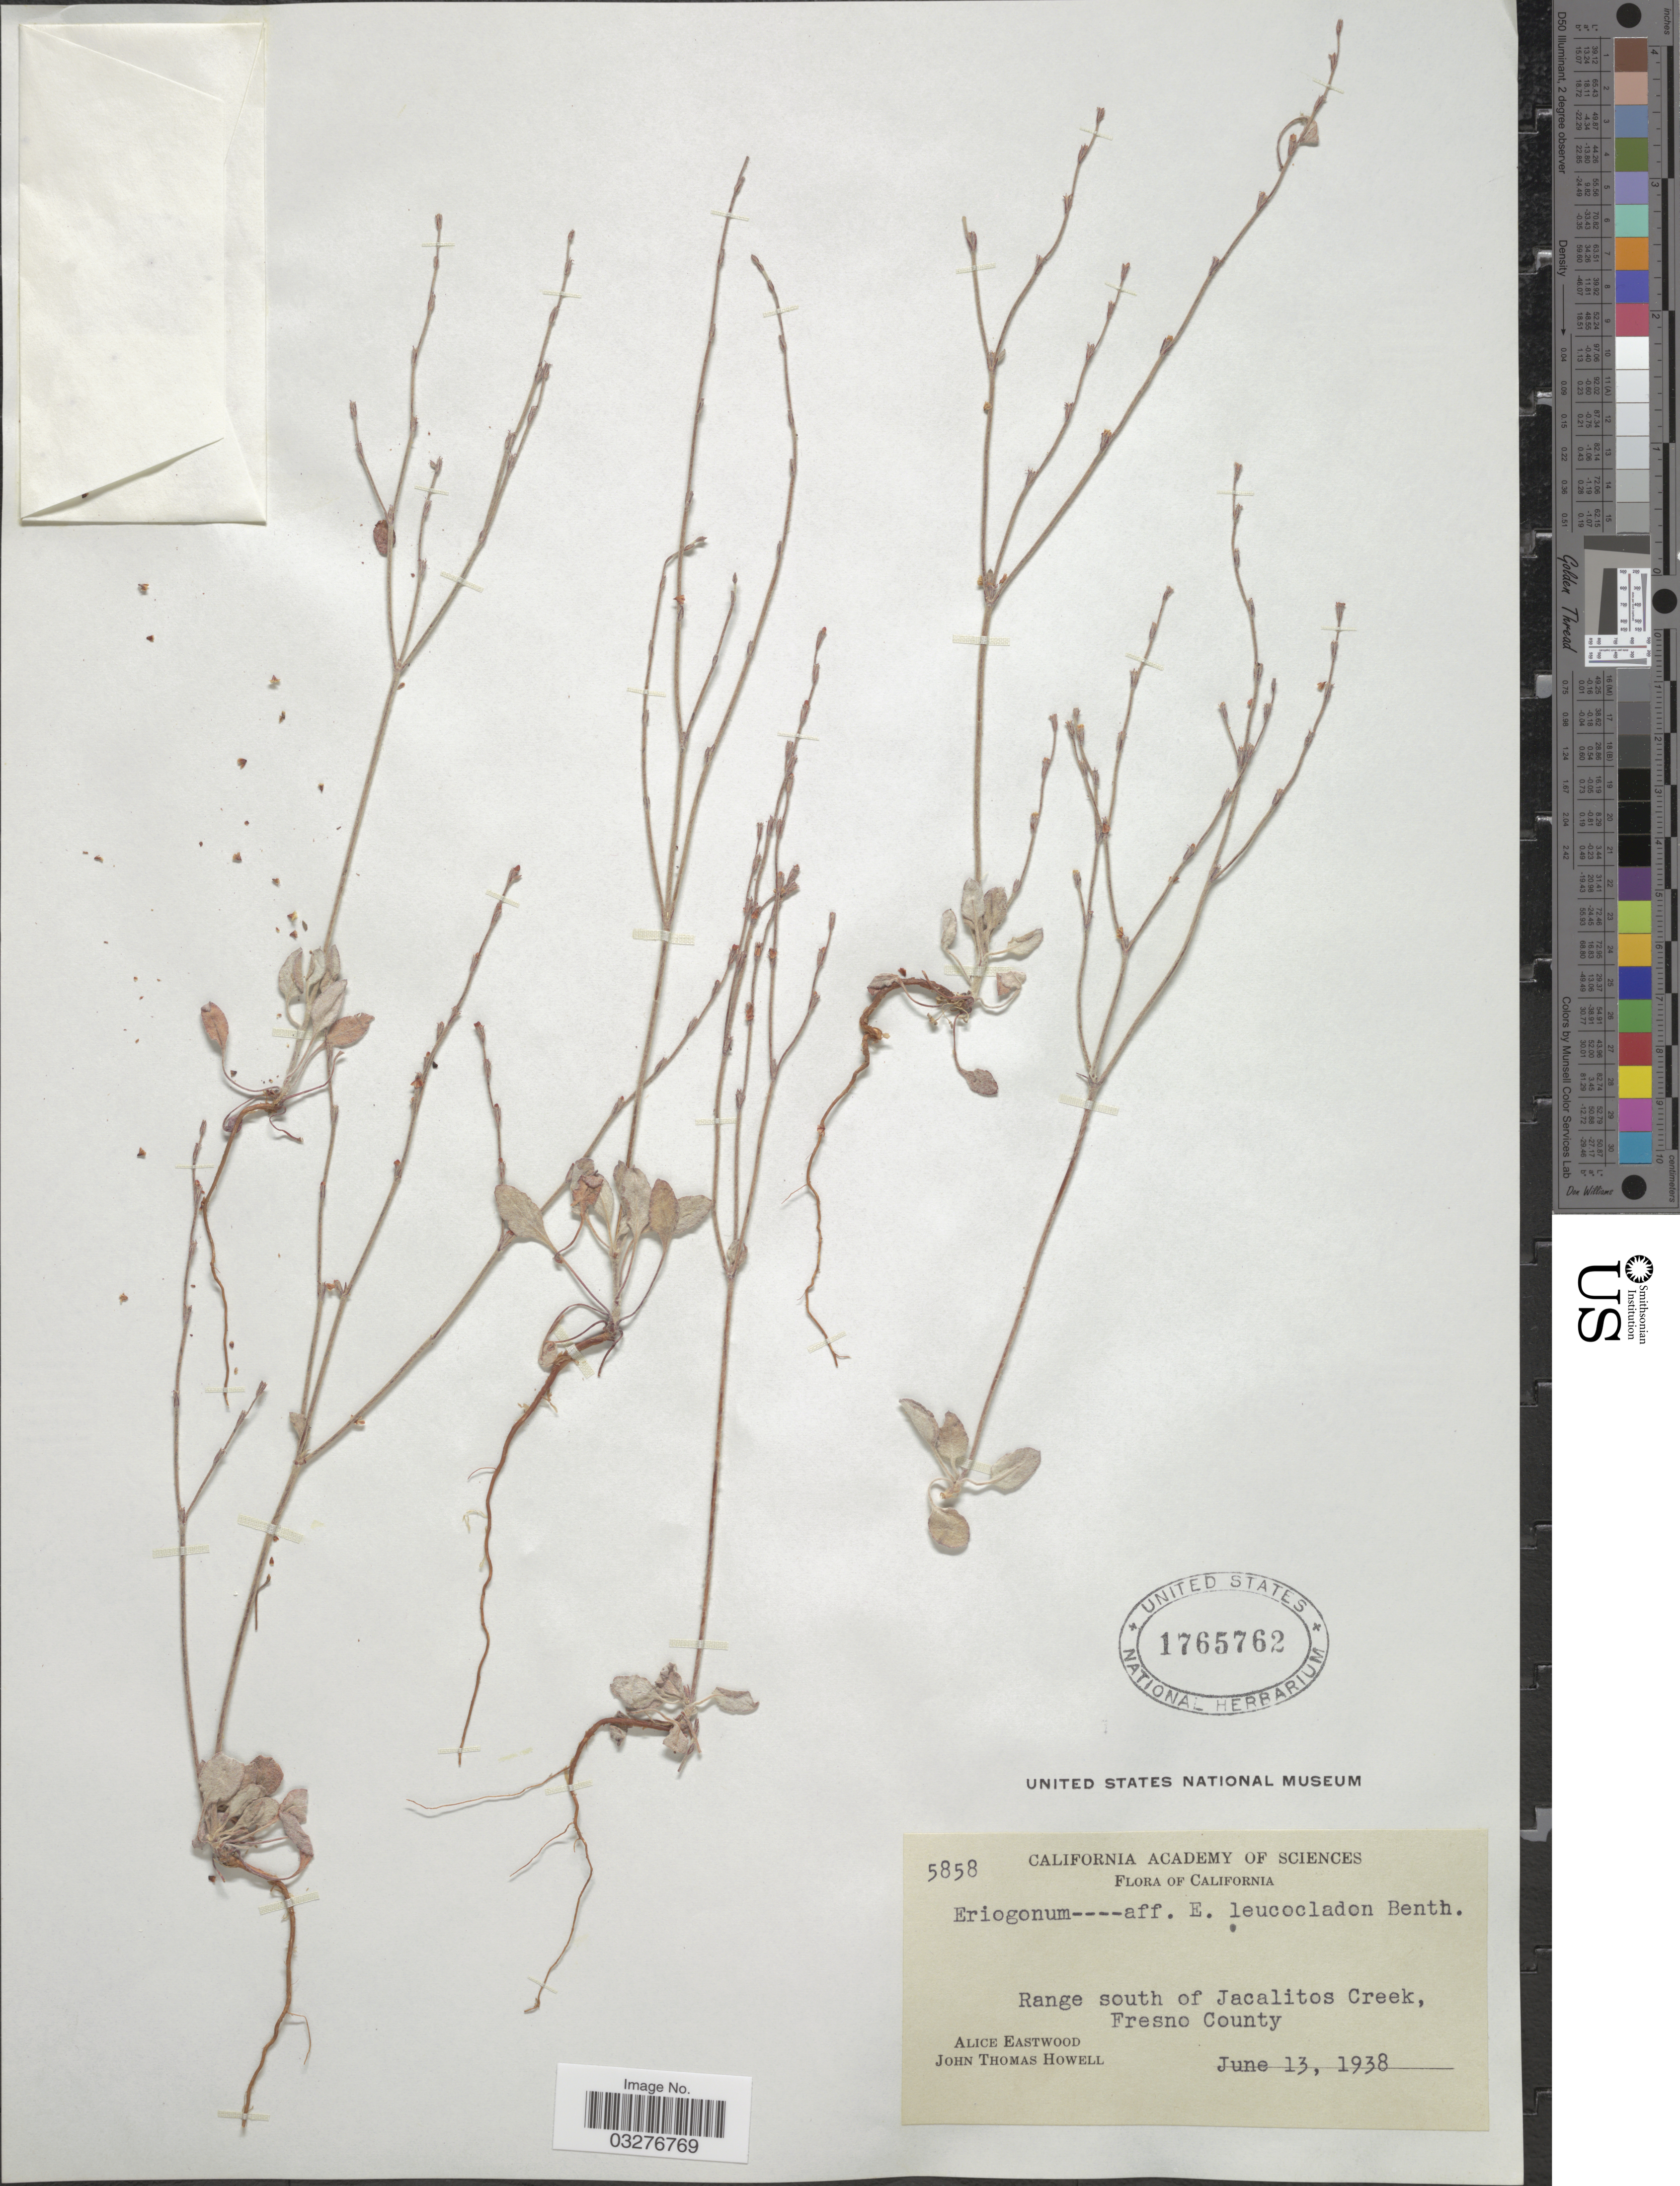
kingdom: Plantae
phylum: Tracheophyta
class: Magnoliopsida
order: Caryophyllales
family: Polygonaceae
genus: Eriogonum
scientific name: Eriogonum gracile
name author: Benth.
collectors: A. Eastwood & J. T. Howell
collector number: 5858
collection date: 1938-06-13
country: United States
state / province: California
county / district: Fresno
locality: Range south of Jacalitos Creek, Fresno County.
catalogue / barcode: US 1765762